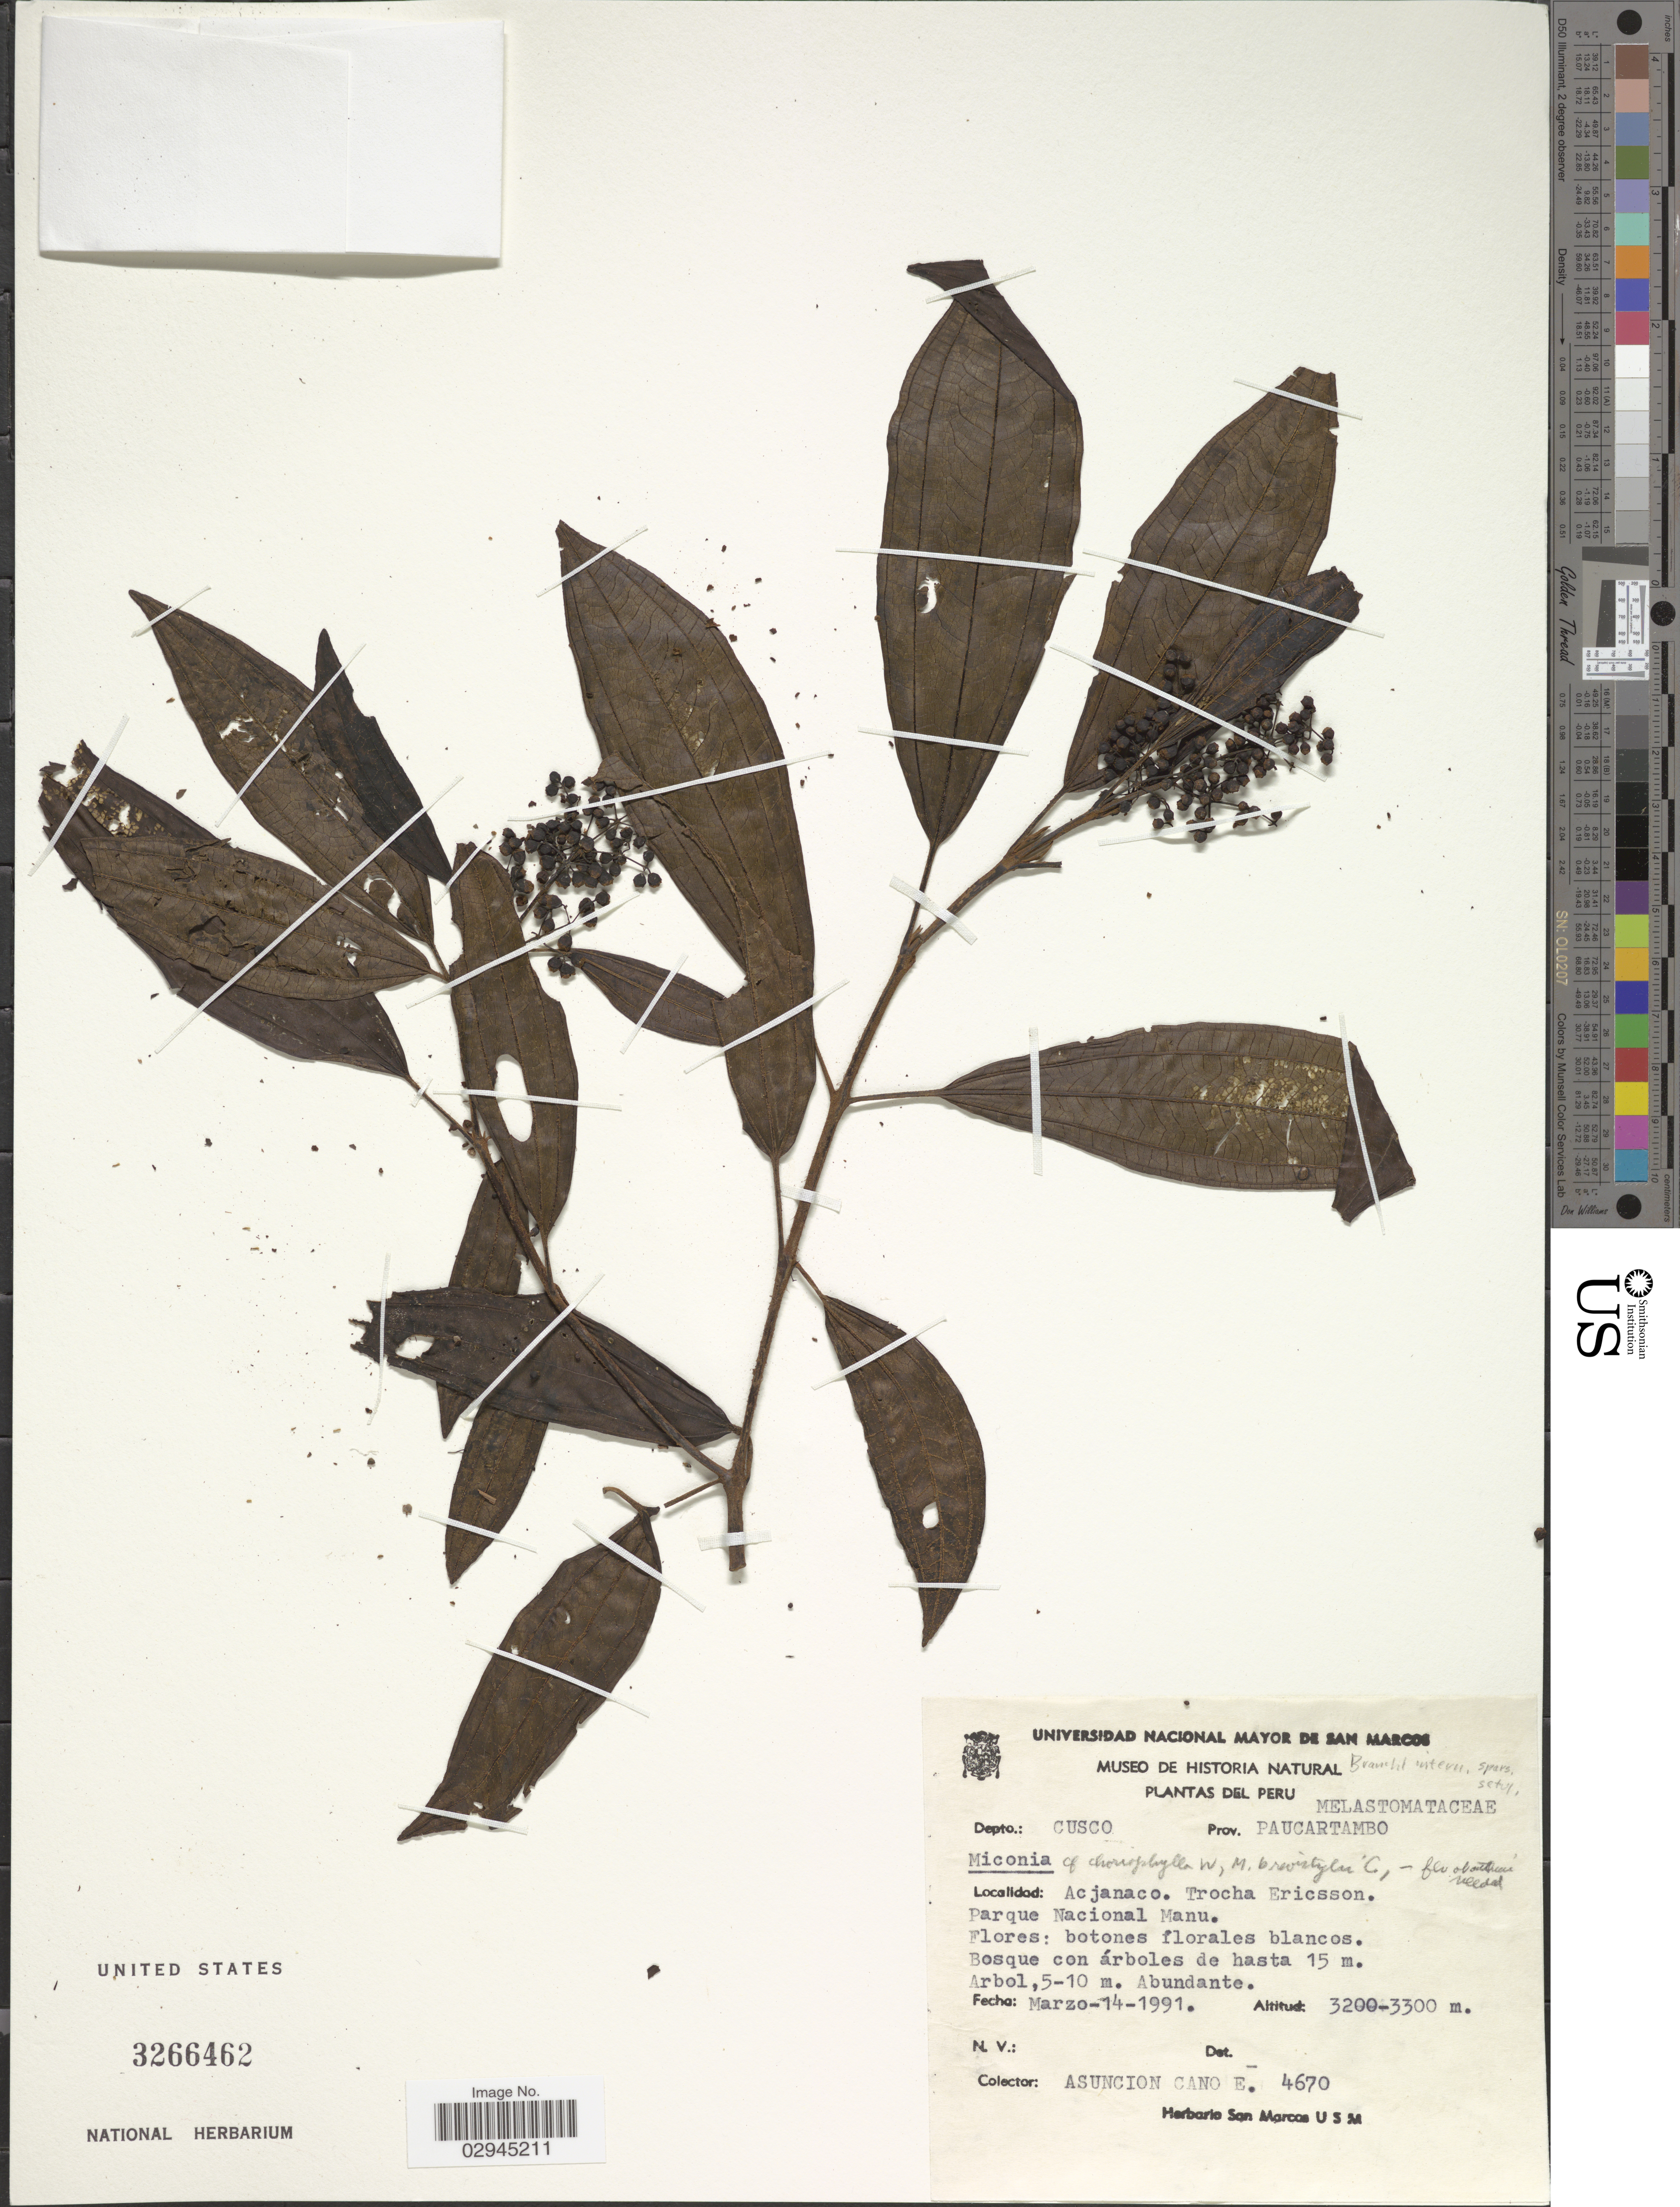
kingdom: Plantae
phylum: Tracheophyta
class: Magnoliopsida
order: Myrtales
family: Melastomataceae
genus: Miconia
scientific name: Miconia sp.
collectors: A. Cano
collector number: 4670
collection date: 1991-03-14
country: Peru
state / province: Cusco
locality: Depto.: Cusco Prov. Paucartambo. Acjanaco. Trocha Ericcson. Parque Nacional Manu.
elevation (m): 3200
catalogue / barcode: US 3266462